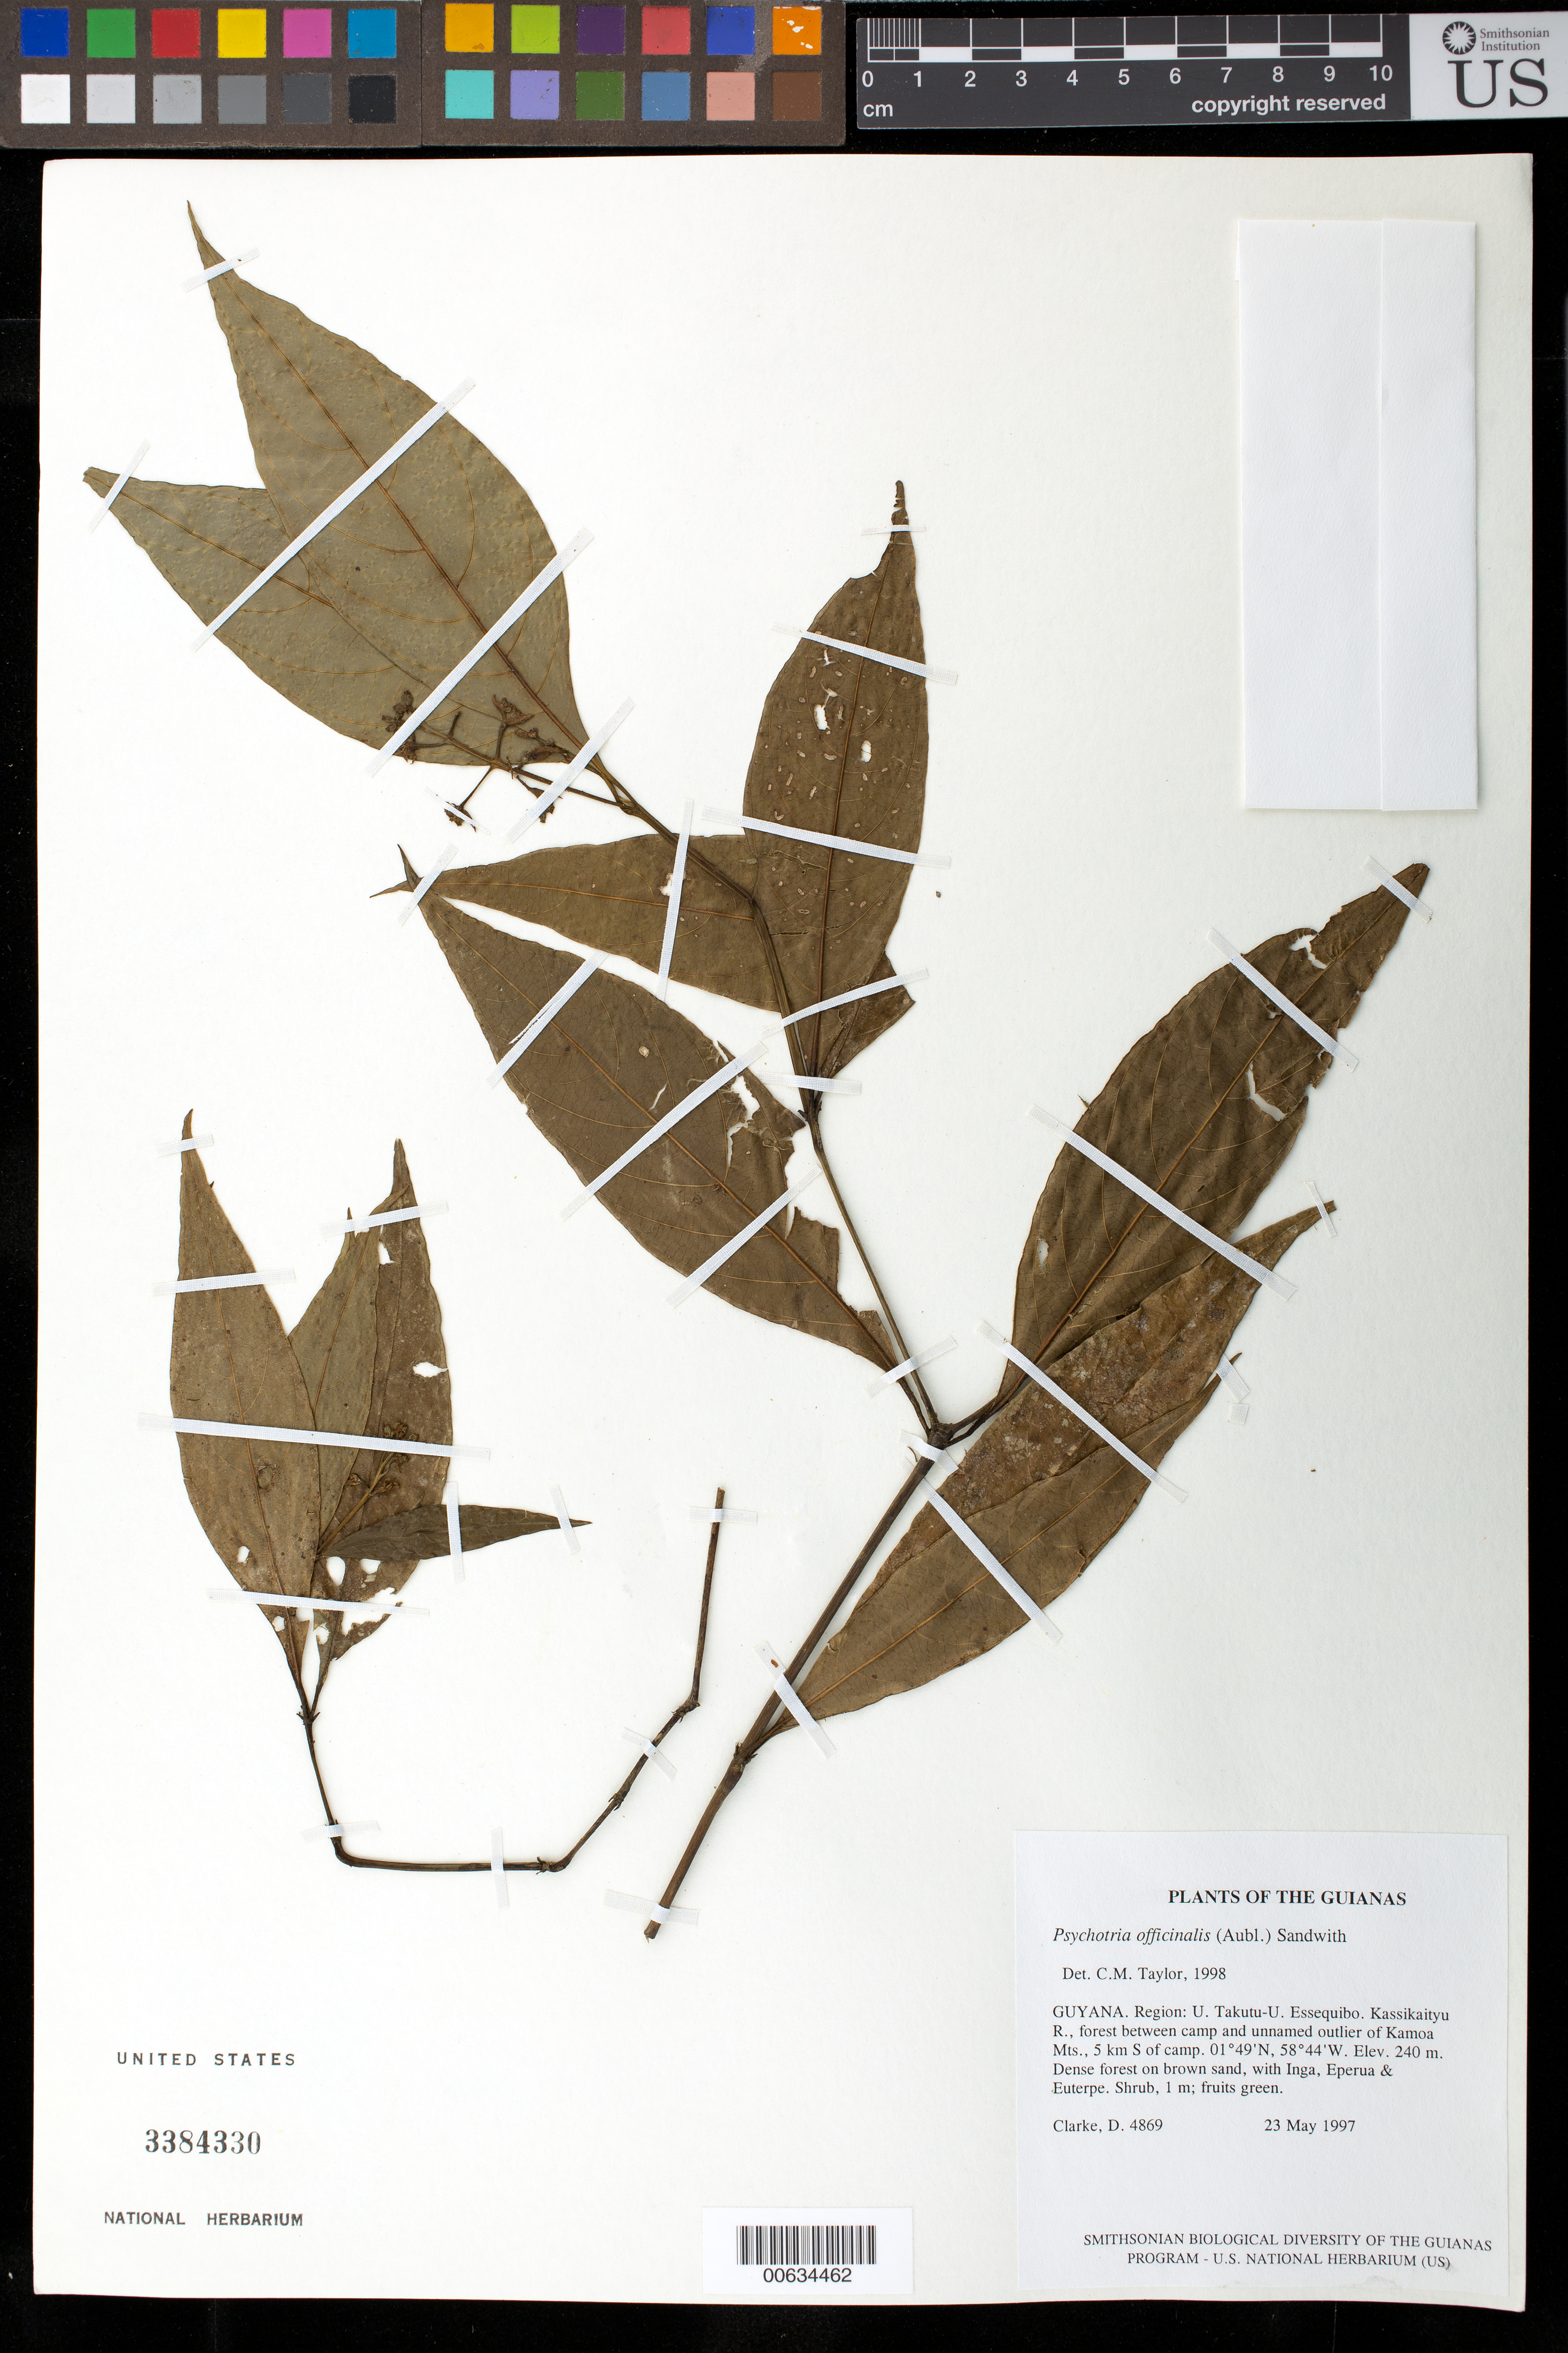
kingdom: Plantae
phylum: Tracheophyta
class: Magnoliopsida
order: Gentianales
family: Rubiaceae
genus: Palicourea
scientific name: Palicourea tenerior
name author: (Cham.) Delprete & J.H. Kirkbr.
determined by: Kirkbride, J. H., Jr.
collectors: H. D. Clarke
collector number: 4869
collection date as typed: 23 May 1997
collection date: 1997-05-23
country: Guyana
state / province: U. Takutu-U. Essequibo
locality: Kassikaityu R., forest between camp and unnamed outlier of Kamoa Mts., 5 km S of camp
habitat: Dense forest on brown sand, with Inga, Eperua & Euterpe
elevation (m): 240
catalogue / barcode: US 3384330